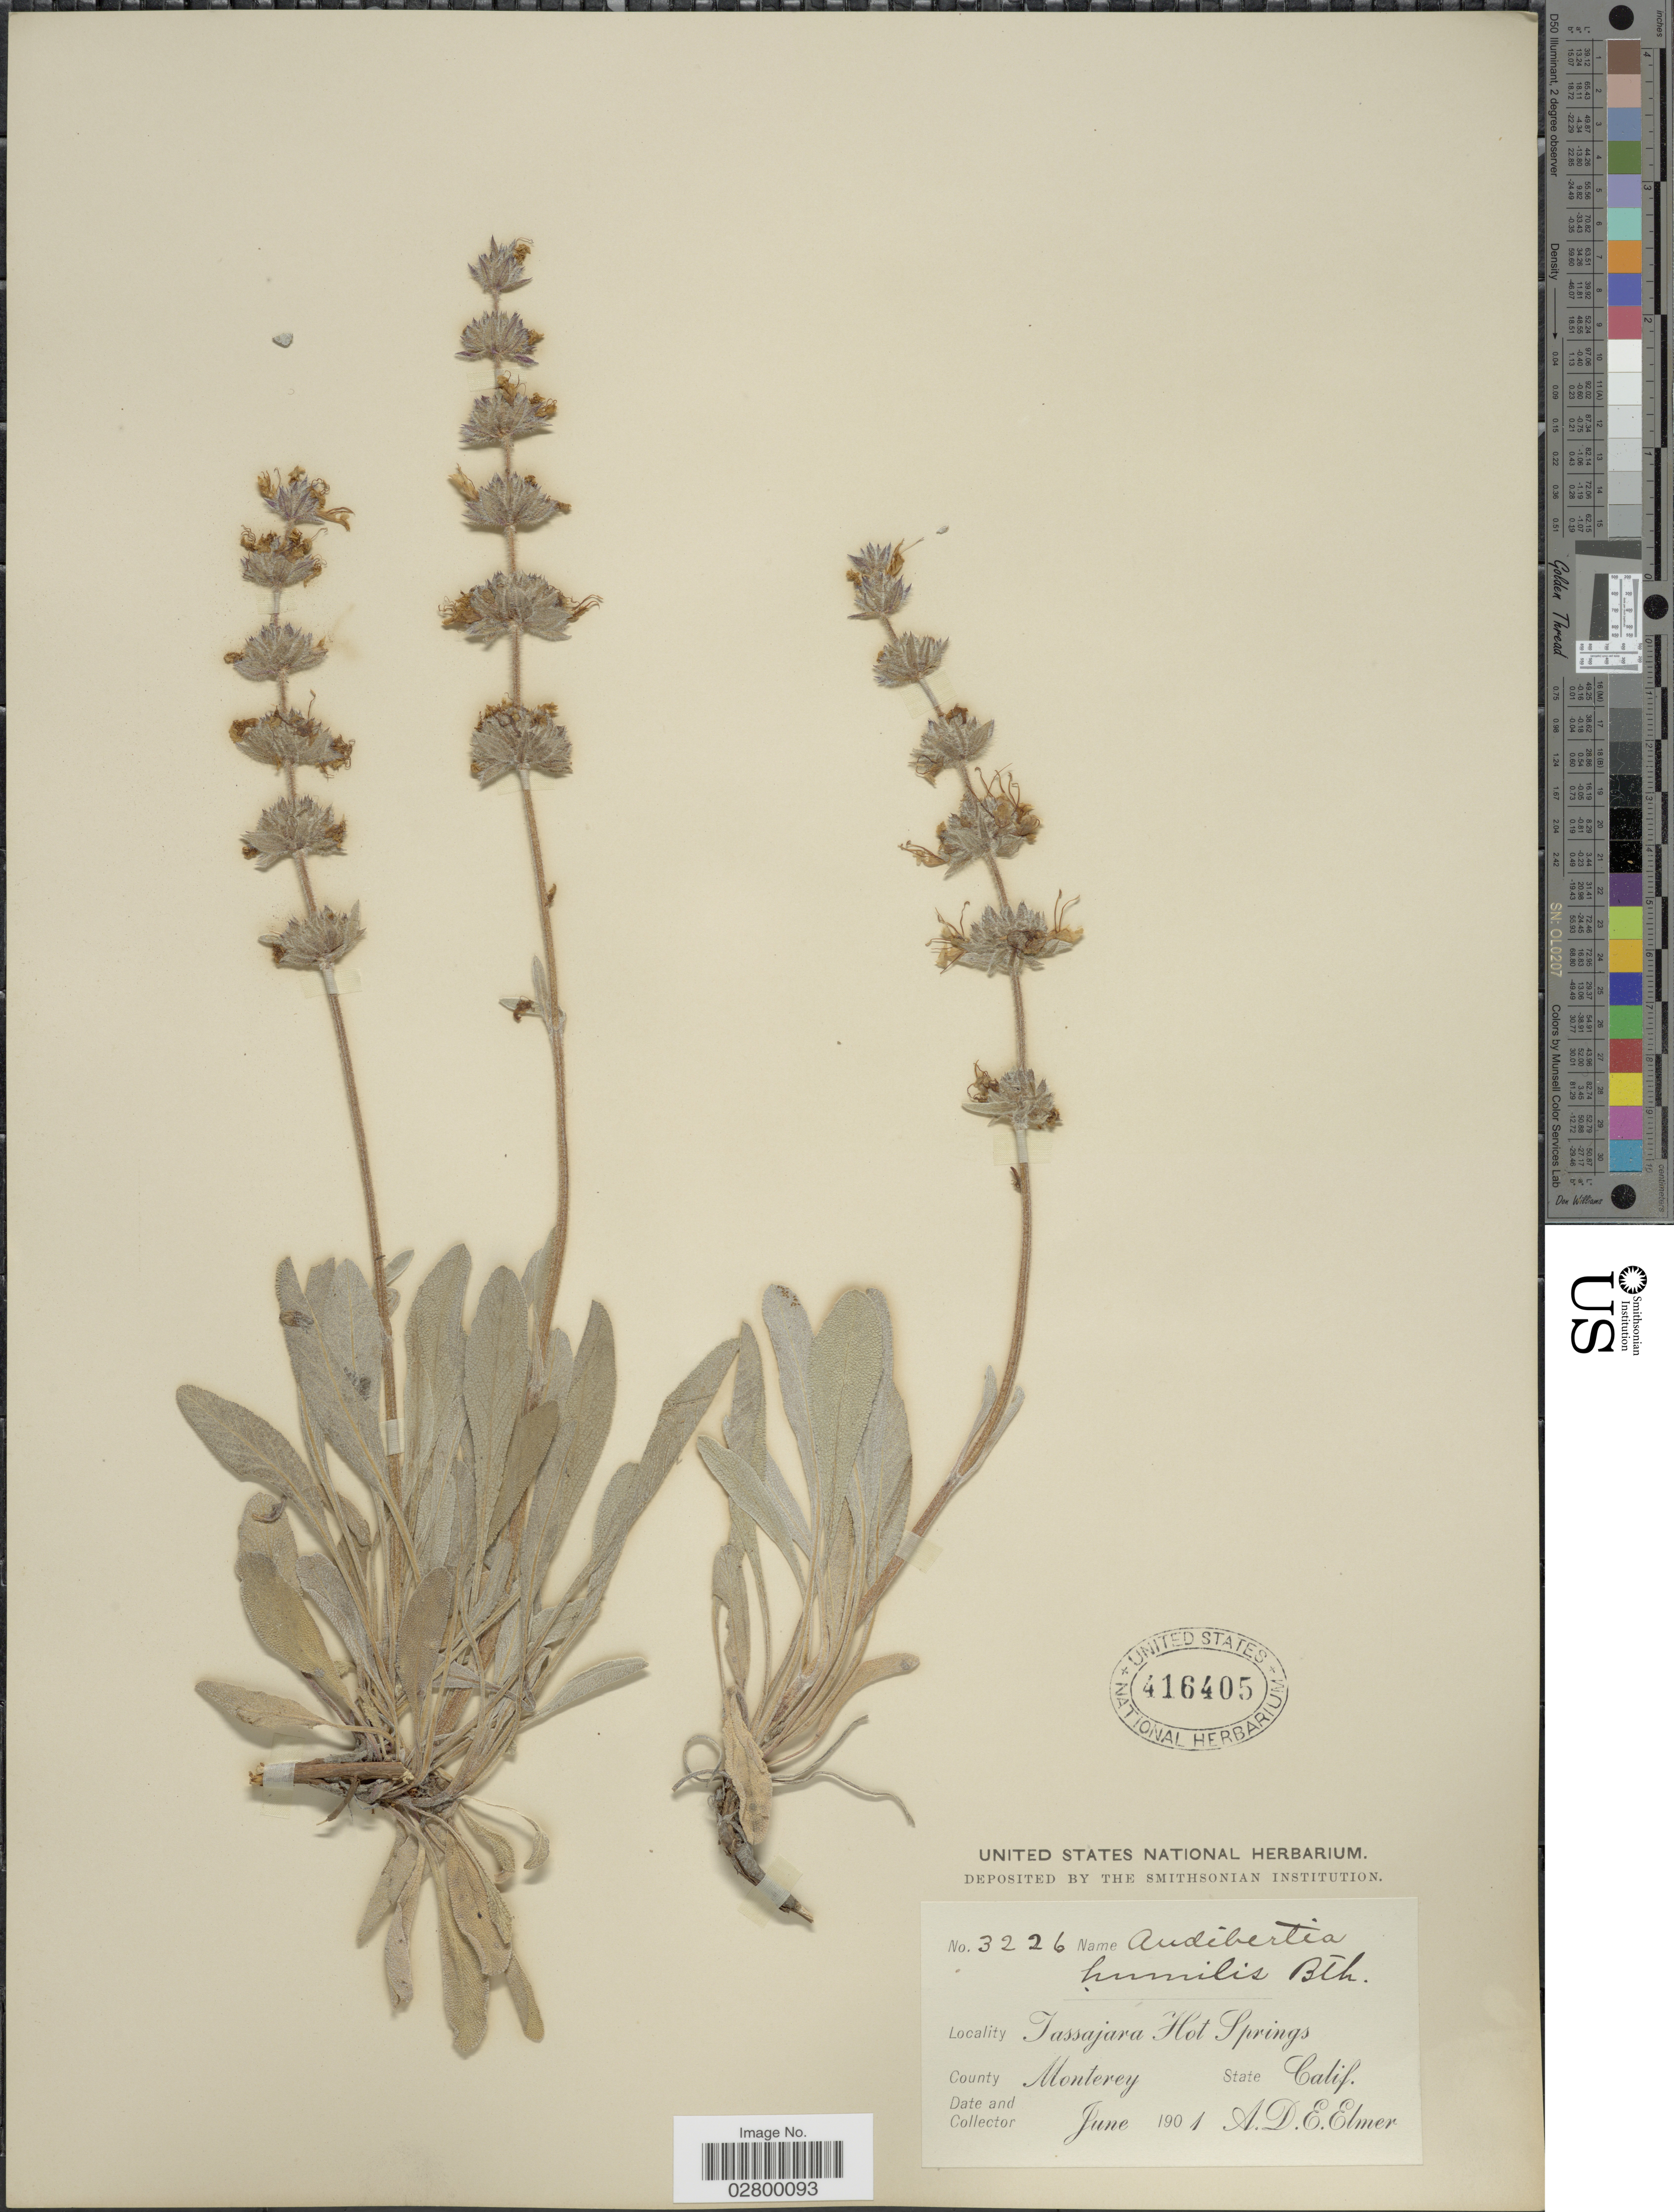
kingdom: Plantae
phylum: Tracheophyta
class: Magnoliopsida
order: Lamiales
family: Lamiaceae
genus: Salvia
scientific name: Salvia sonomensis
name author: Greene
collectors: A. D. E. Elmer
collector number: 3226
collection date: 1901-06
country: United States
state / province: California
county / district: Monterey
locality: Tassajara Hot Springs, County Monterey.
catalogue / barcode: US 416405